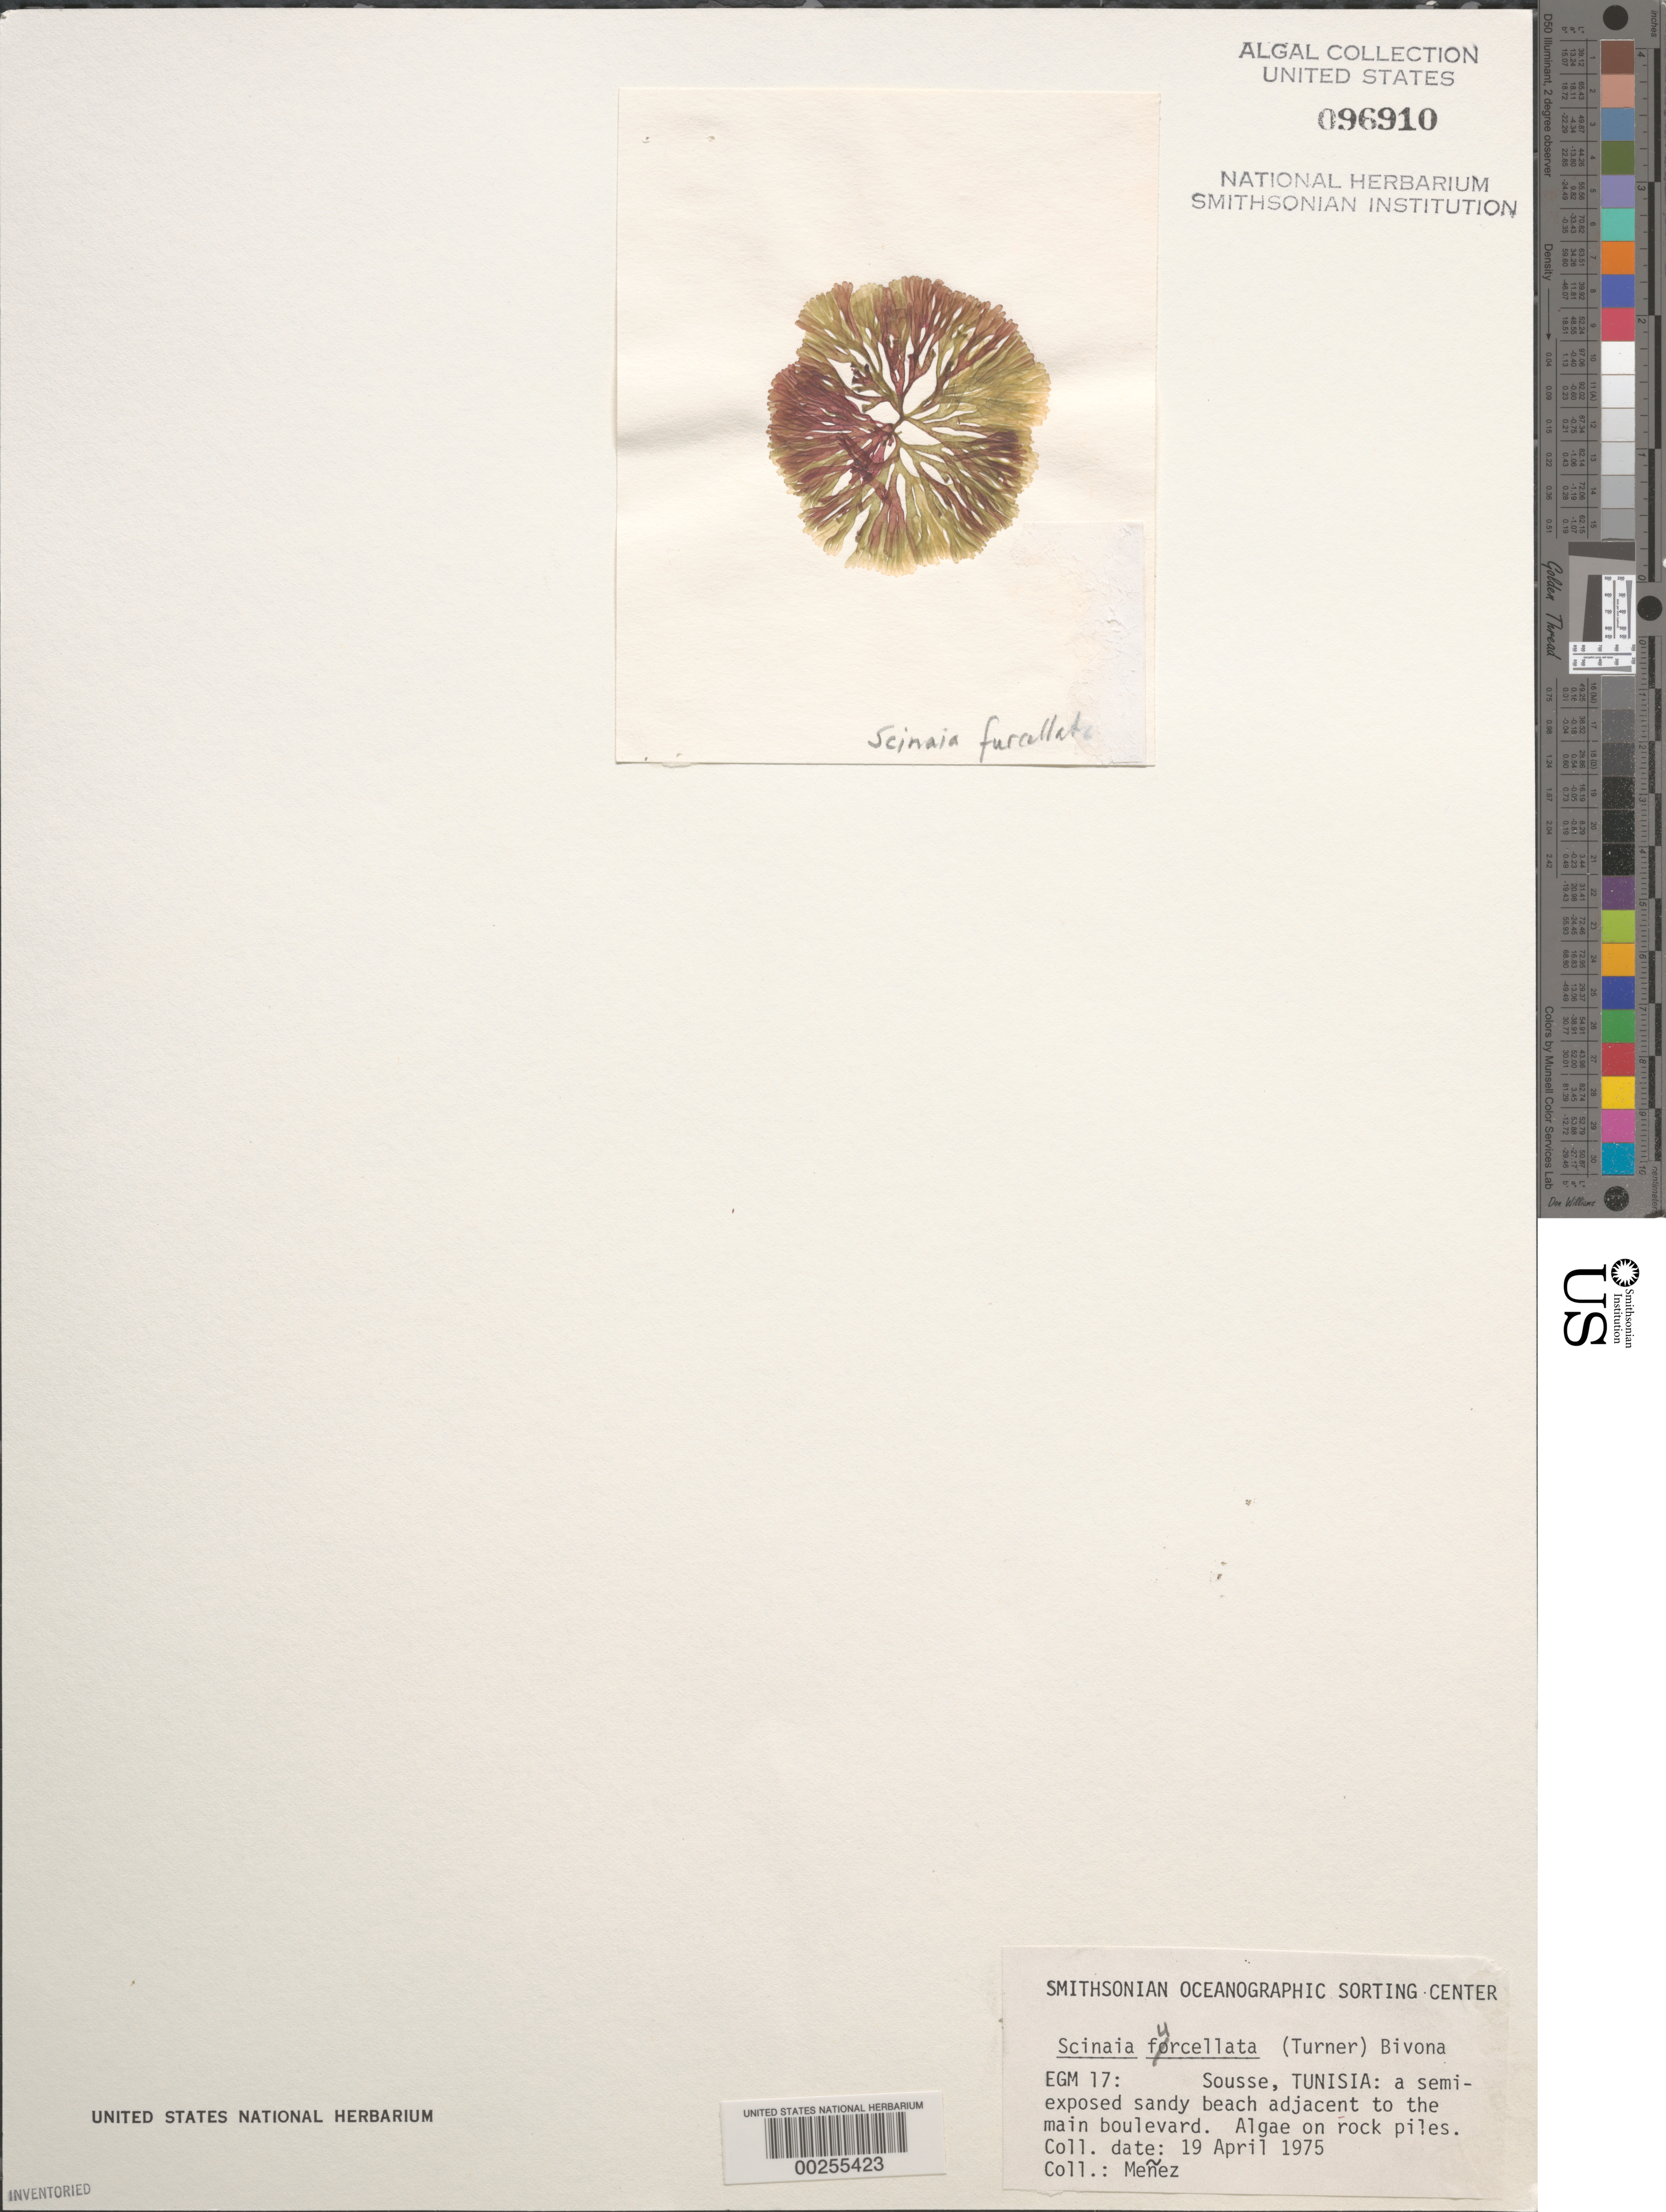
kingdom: Plantae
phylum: Rhodophyta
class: Florideophyceae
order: Nemaliales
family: Scinaiaceae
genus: Scinaia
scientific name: Scinaia furcellata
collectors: Meñez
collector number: EGM 17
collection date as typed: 19 Apr 1975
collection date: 1975-04-19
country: Tunisia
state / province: Sousse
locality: Sousse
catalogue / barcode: US 96910